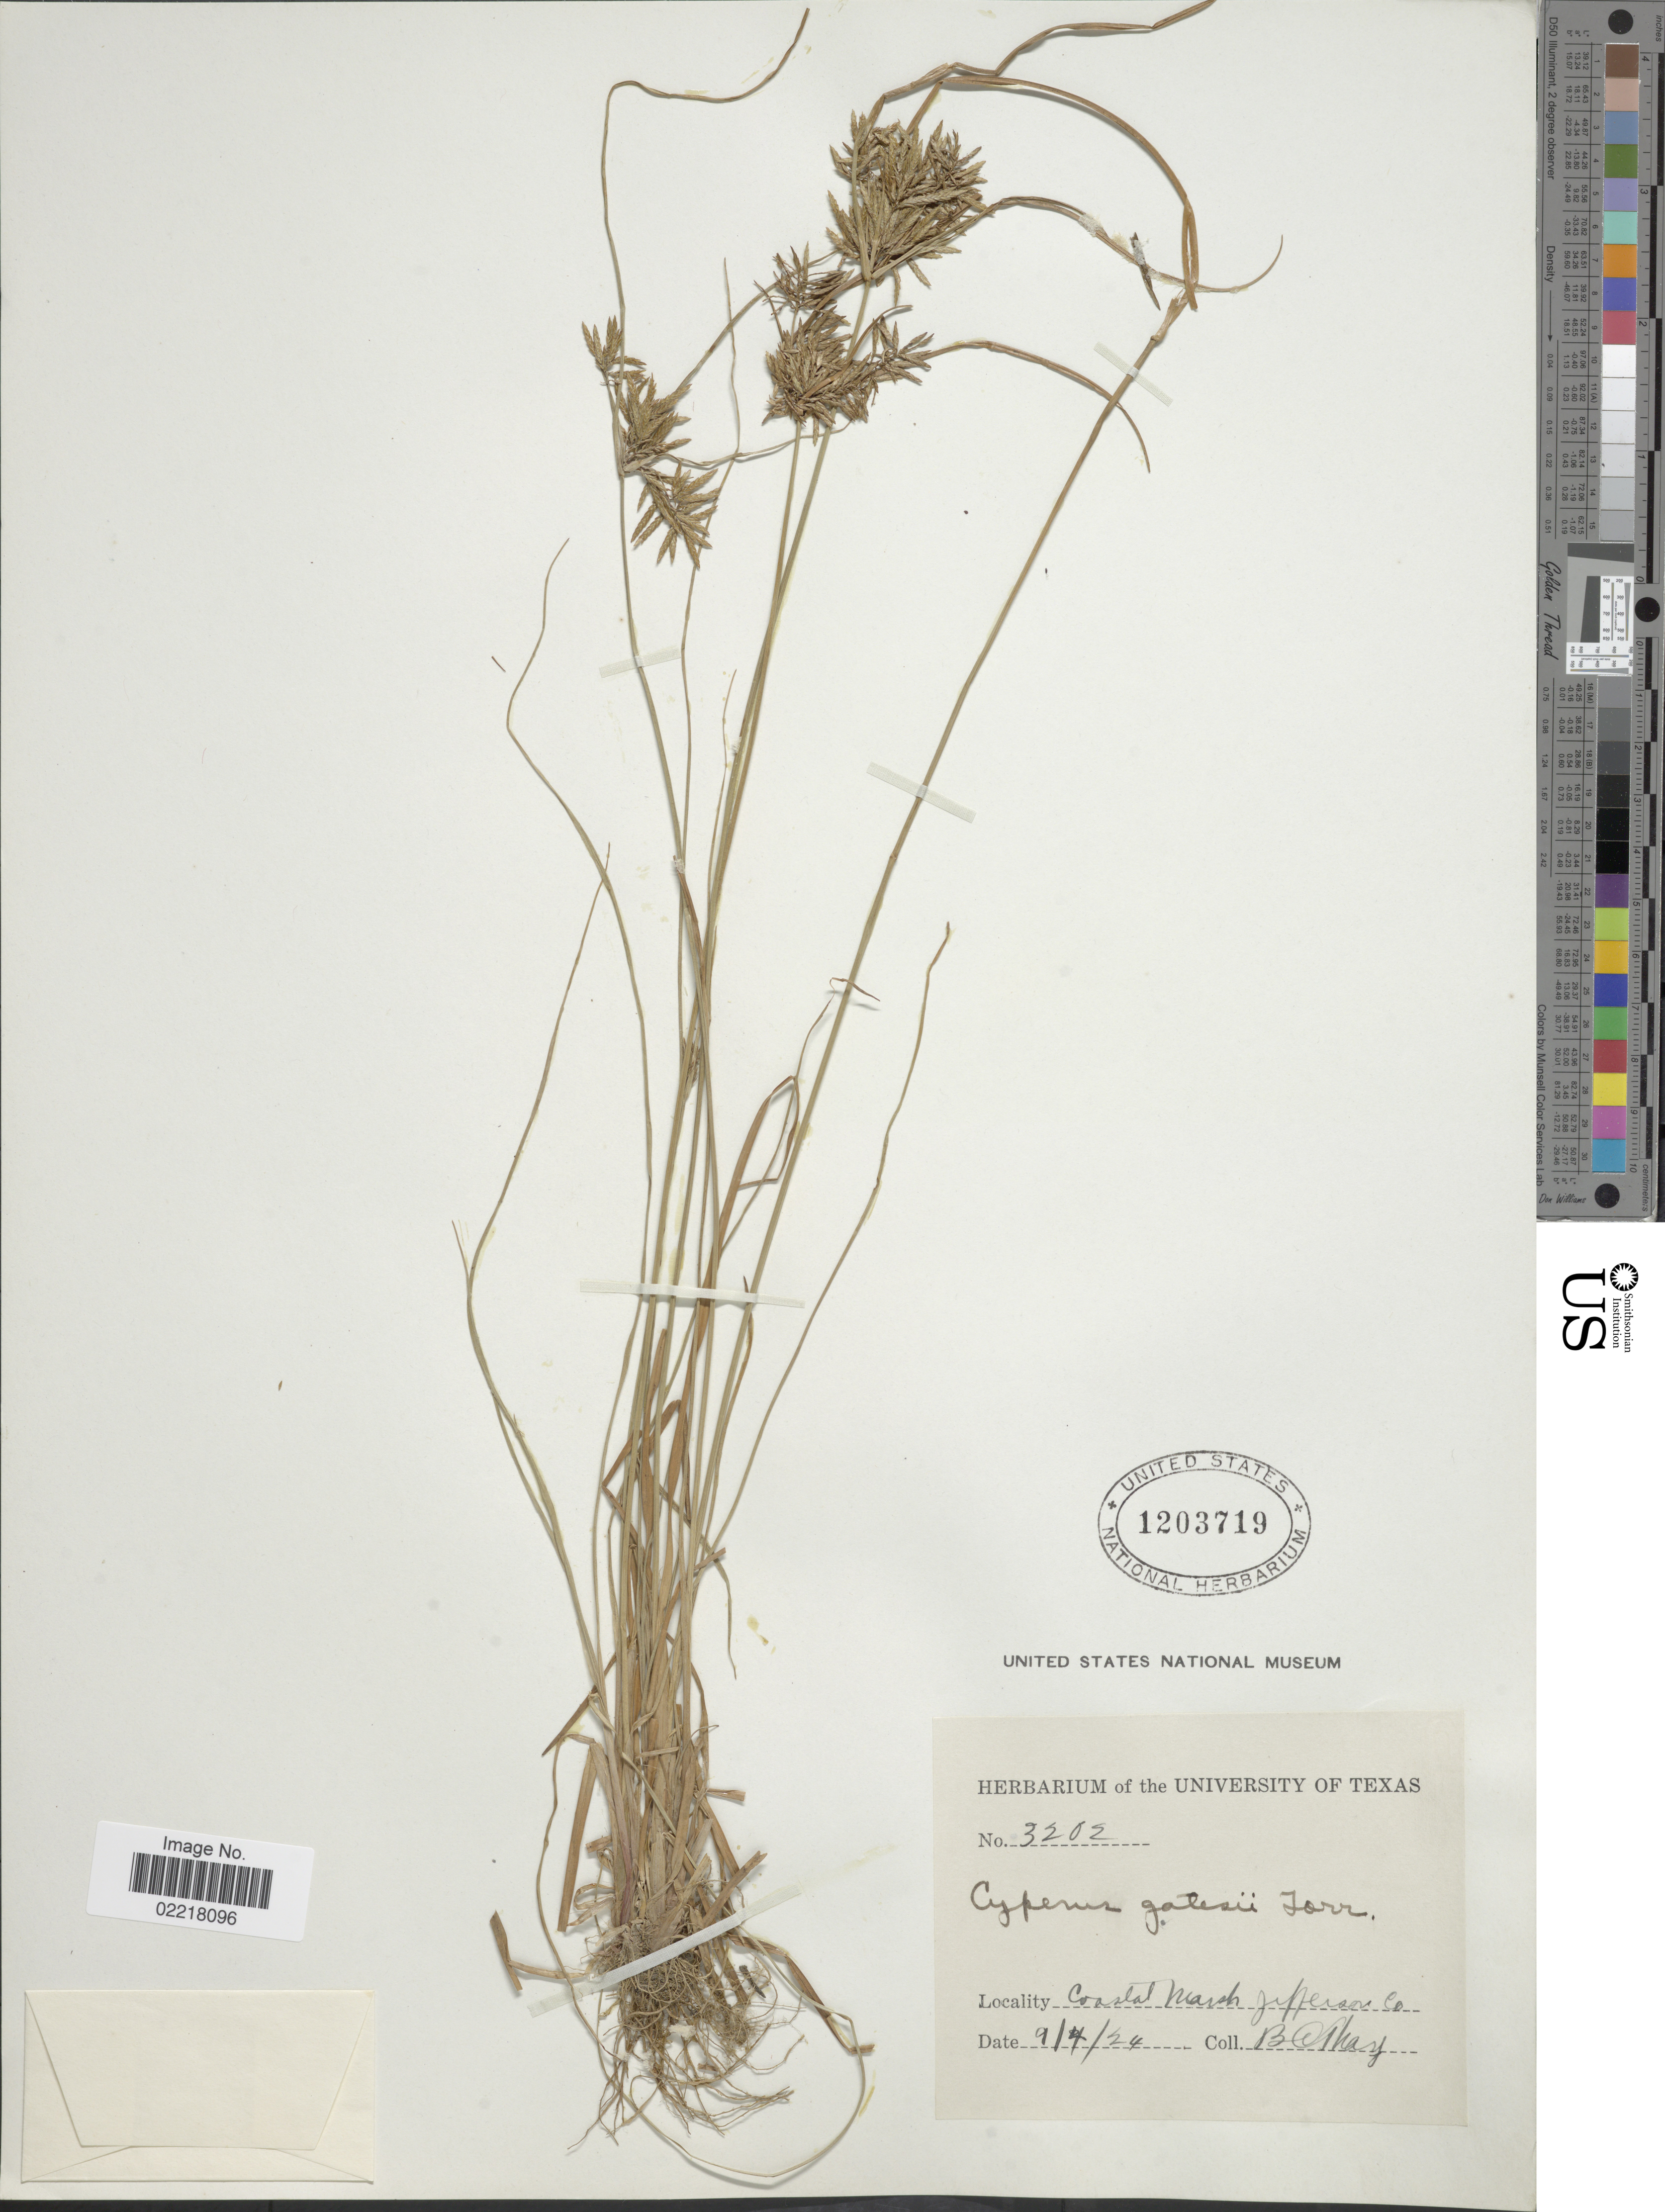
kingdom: Plantae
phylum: Tracheophyta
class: Liliopsida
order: Poales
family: Cyperaceae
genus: Cyperus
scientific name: Cyperus polystachyos var. texensis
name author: (Torr.) Fernald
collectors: B. C. Tharp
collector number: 3202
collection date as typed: Transcribed d/m/y: 4/9/24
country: United States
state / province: Texas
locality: Coastal Marsh, Jefferson Co.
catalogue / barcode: US 1203719